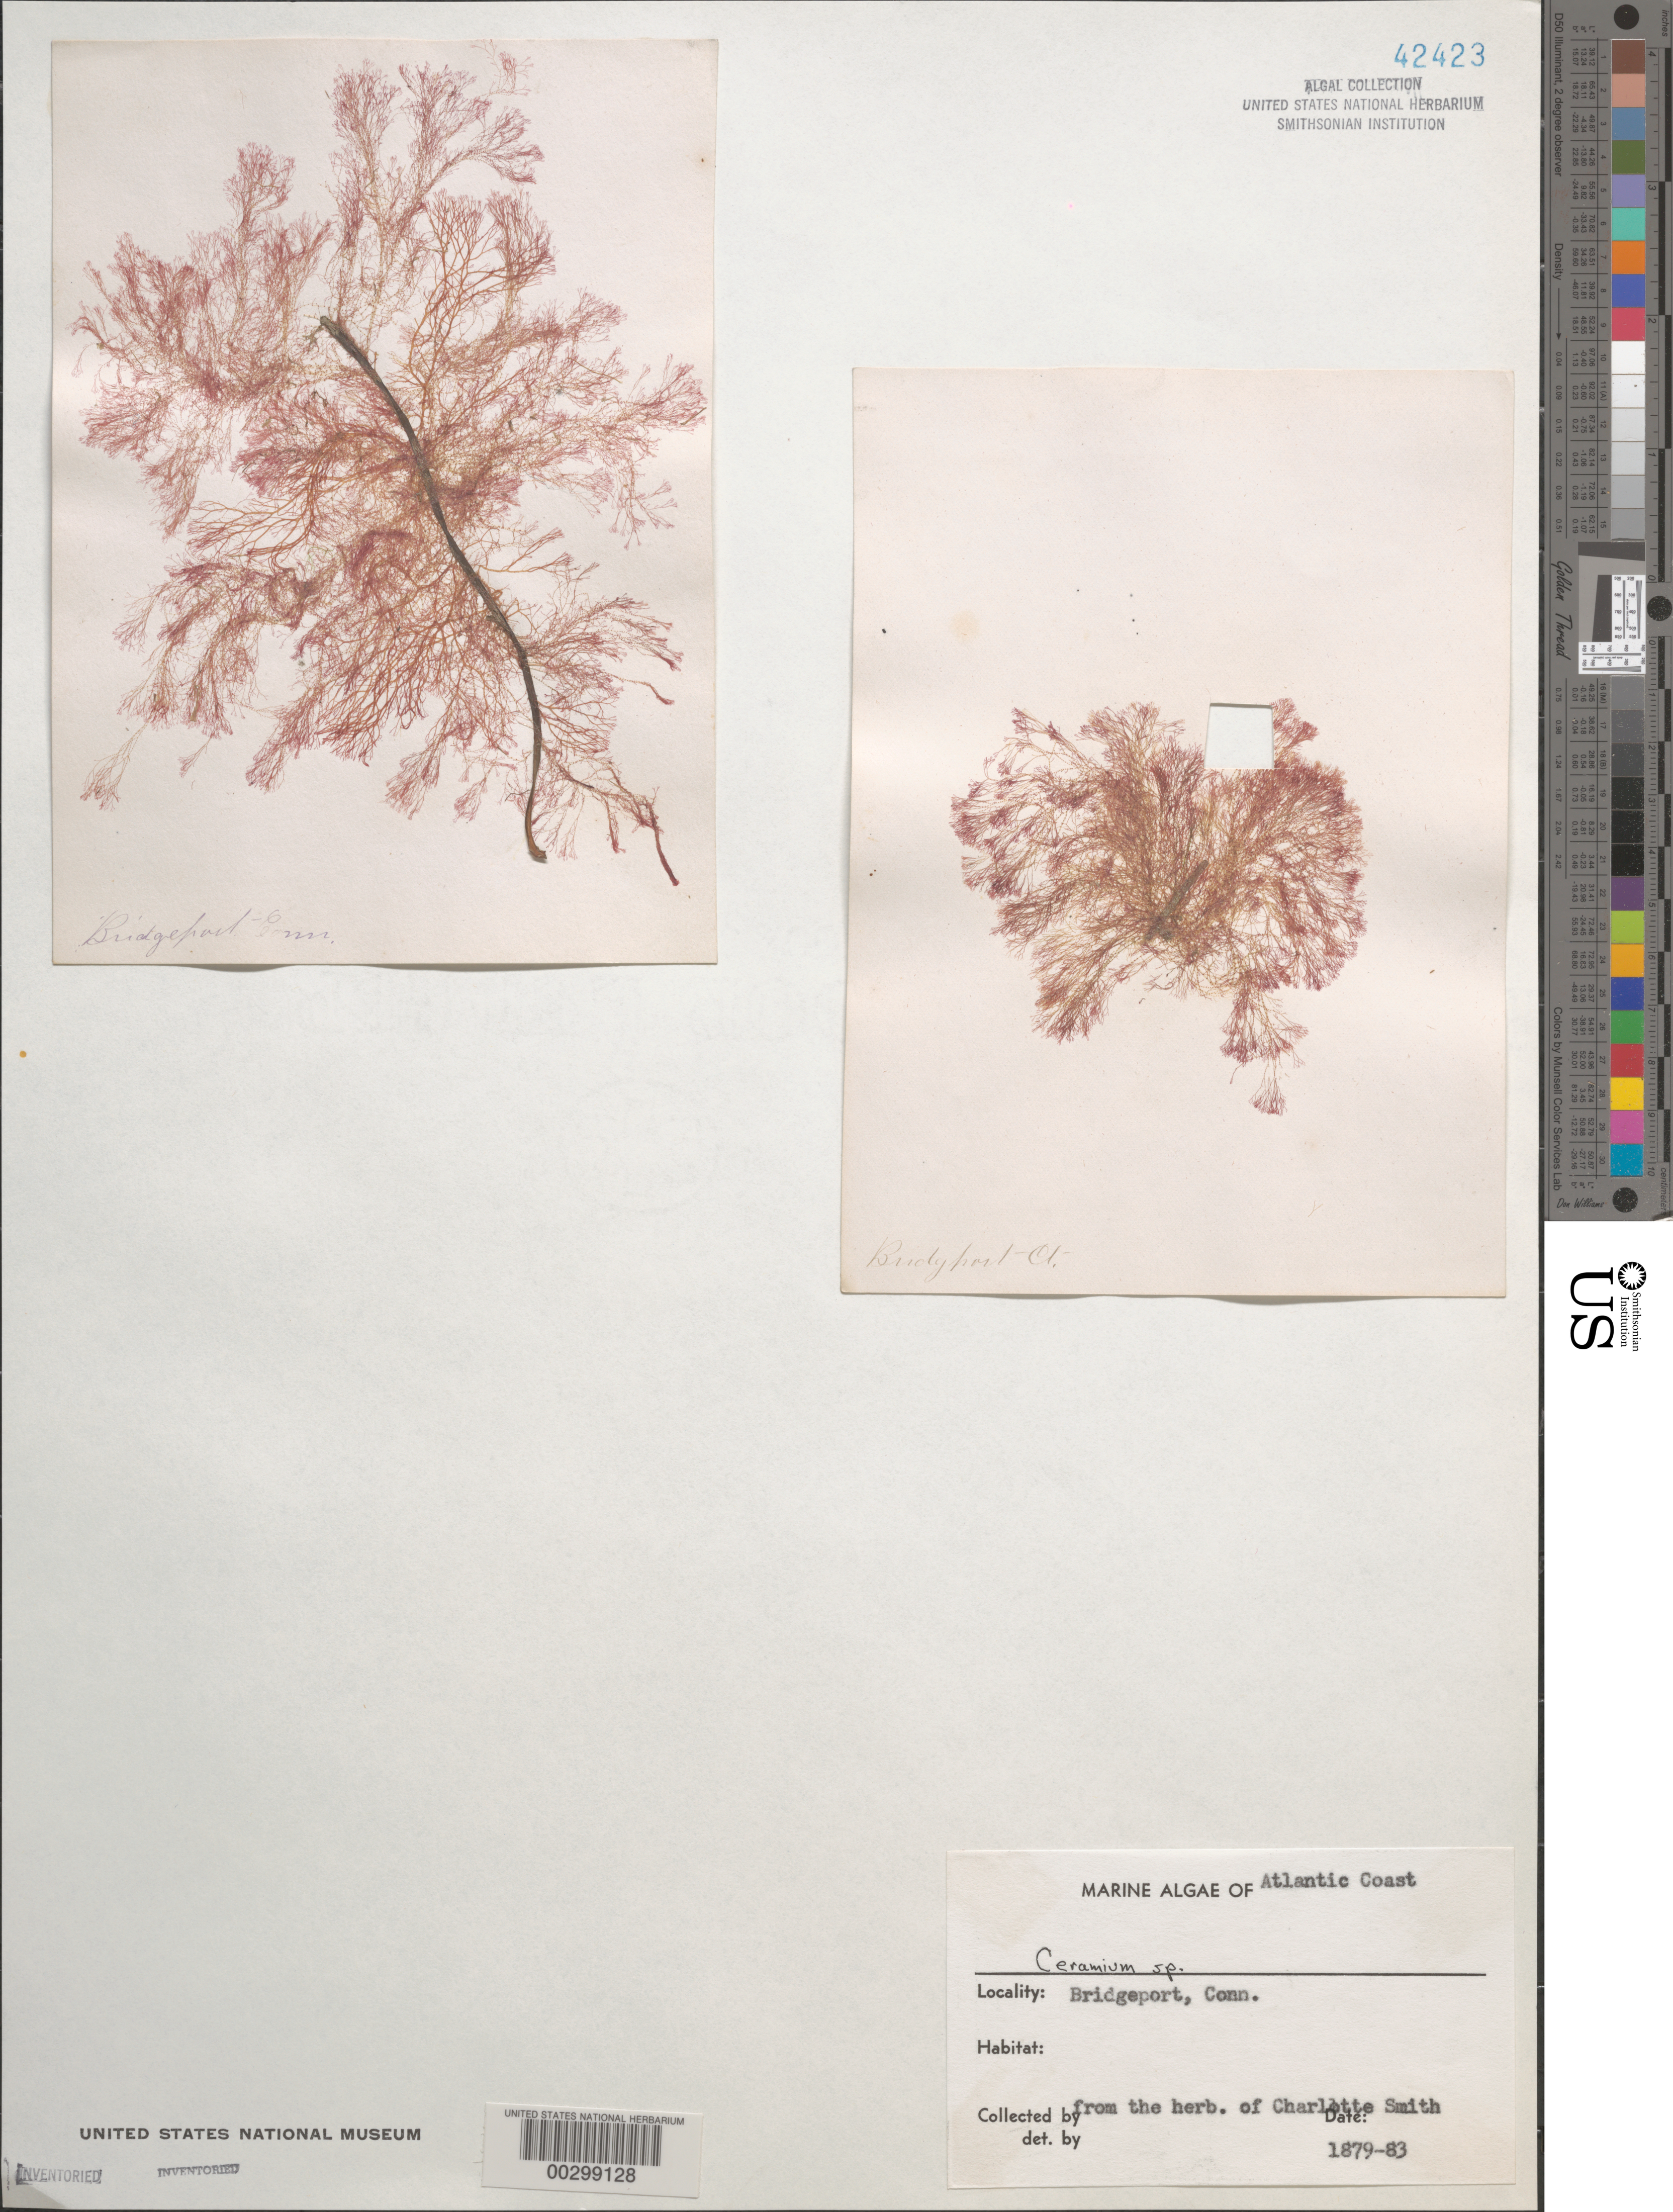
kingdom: Plantae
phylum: Rhodophyta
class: Florideophyceae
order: Ceramiales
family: Ceramiaceae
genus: Ceramium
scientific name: Ceramium sp.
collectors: Charlotte Smith (herbarium)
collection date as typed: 1879 TO -- --- 1883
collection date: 1879/1883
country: United States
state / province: Connecticut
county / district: Fairfield County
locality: Bridgeport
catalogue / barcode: US 42423